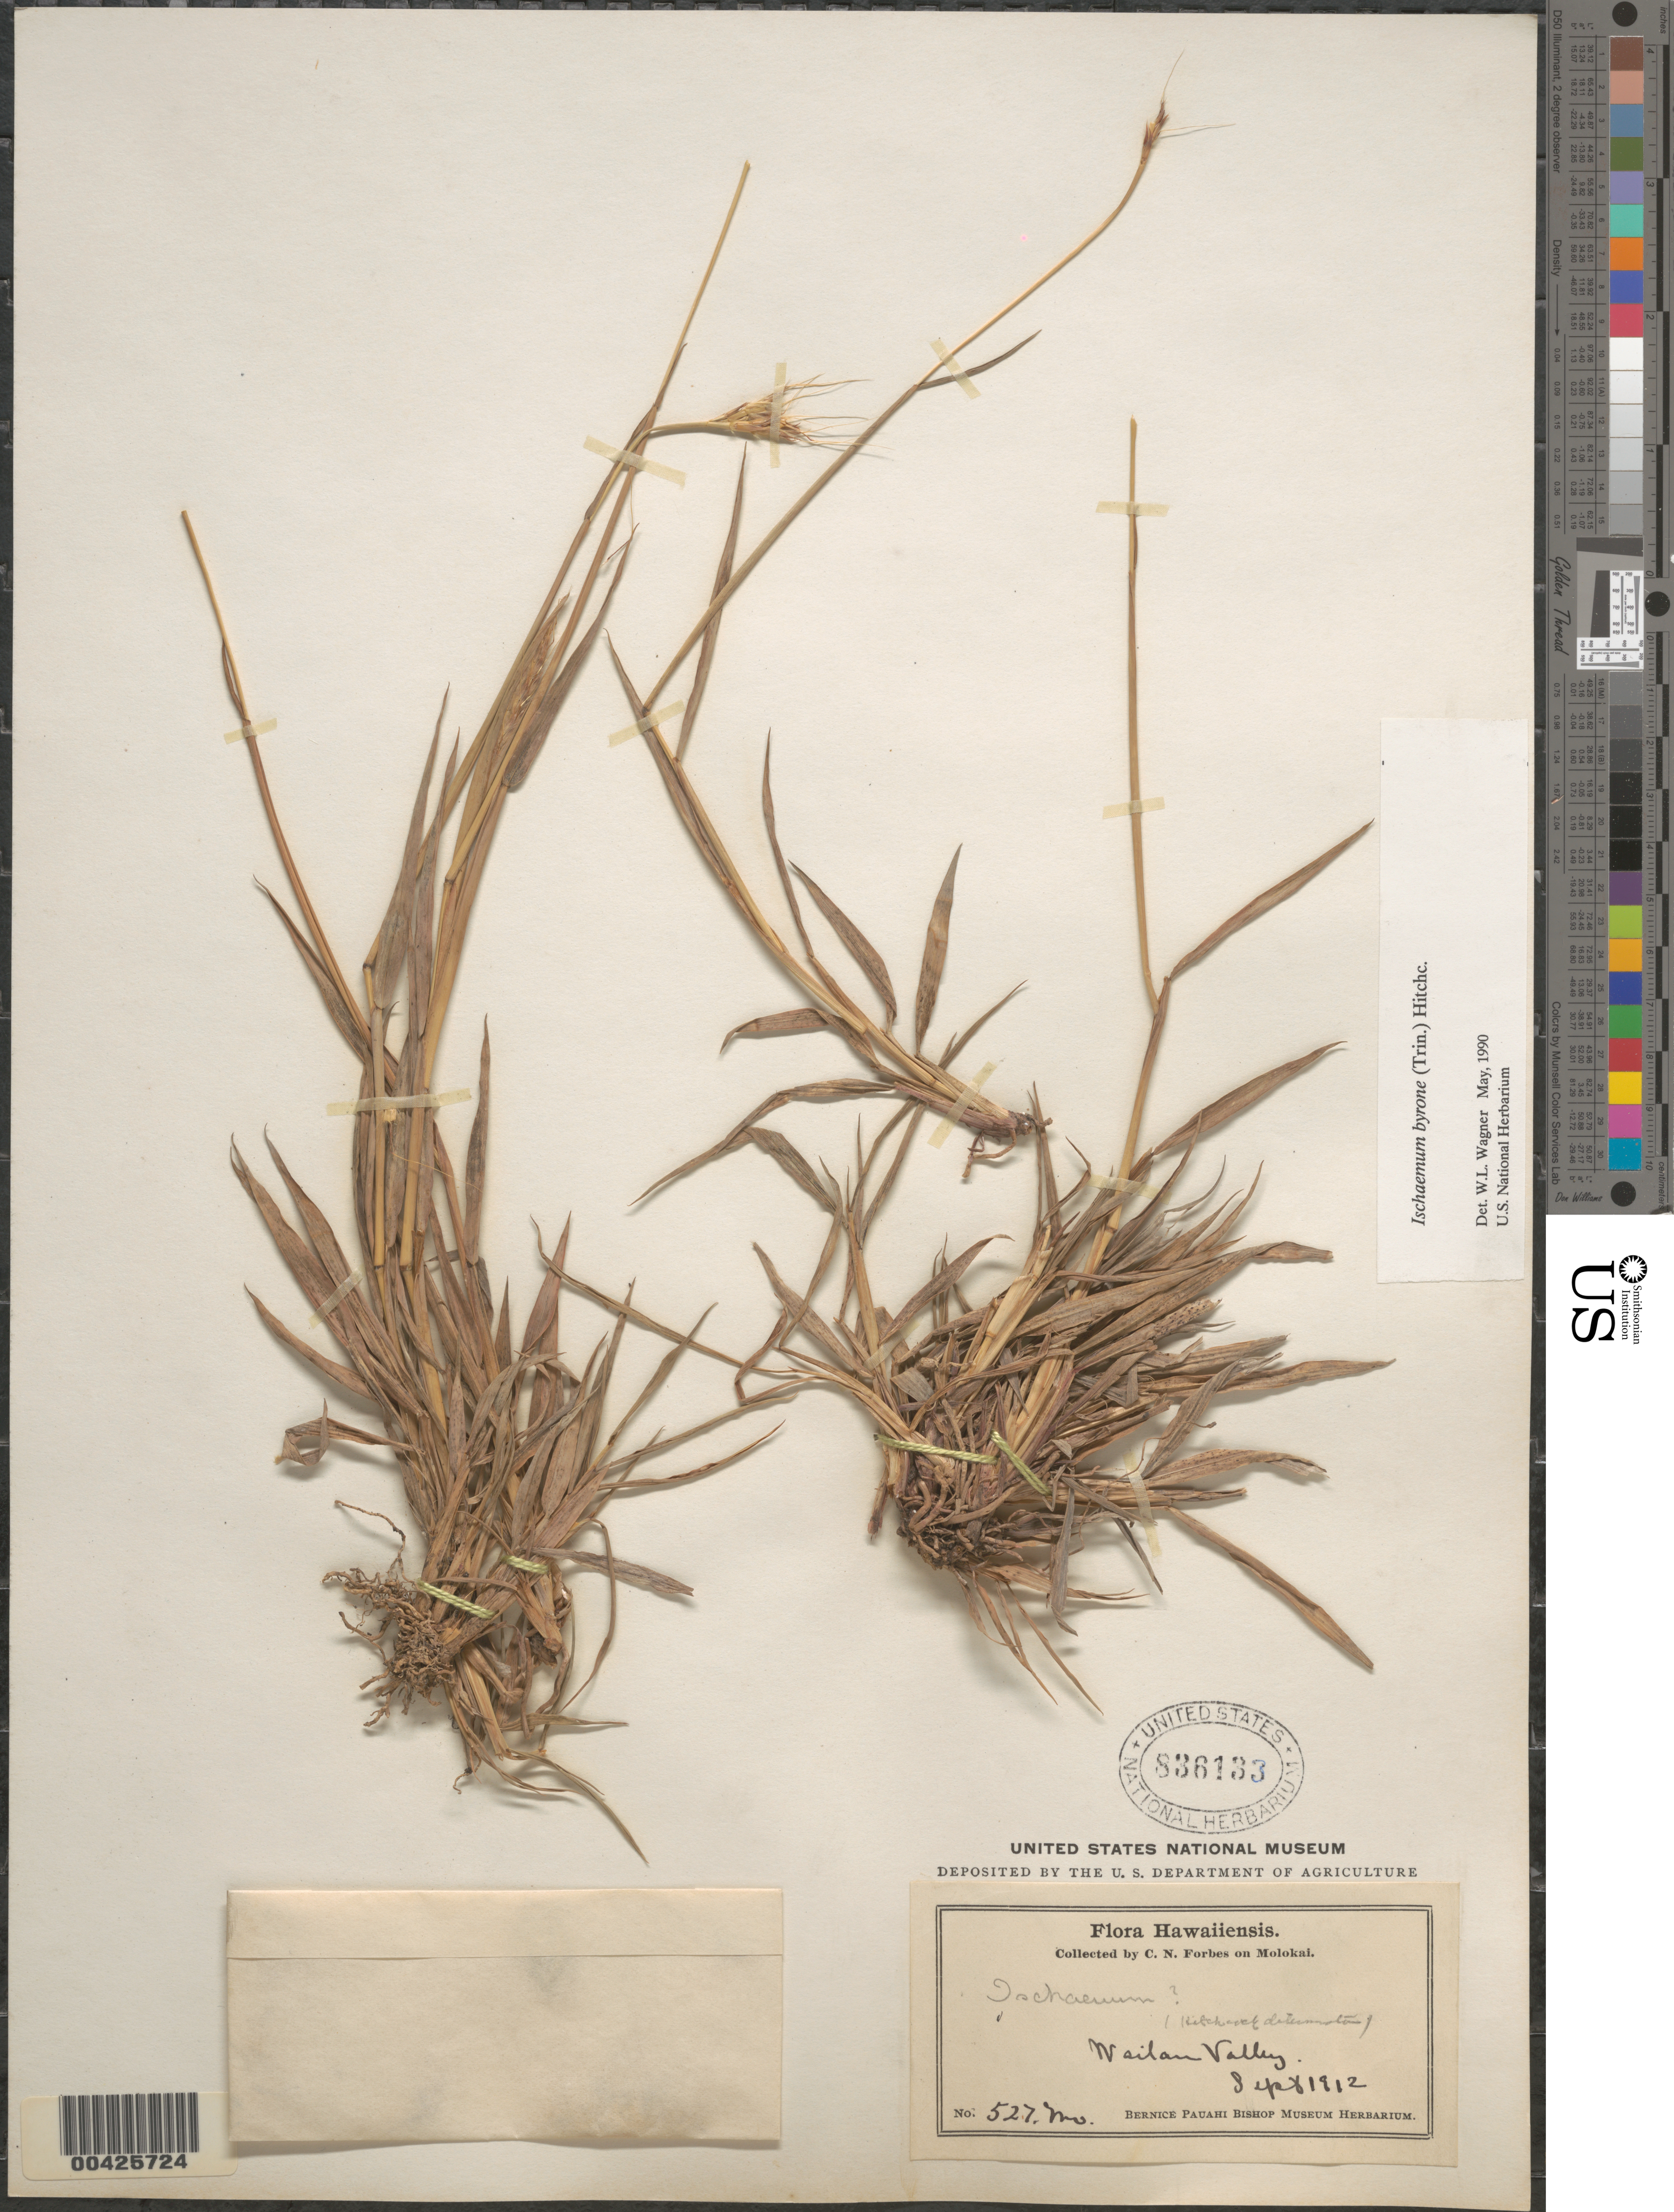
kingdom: Plantae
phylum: Tracheophyta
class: Liliopsida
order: Poales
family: Poaceae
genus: Ischaemum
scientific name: Ischaemum byrone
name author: (Trin.) Hitchc.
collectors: C. N. Forbes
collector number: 527.Mo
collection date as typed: Sep 1912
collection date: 1912-09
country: United States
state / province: Hawaii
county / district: Maui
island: Moloka'i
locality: Wailau Valley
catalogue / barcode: US 836133